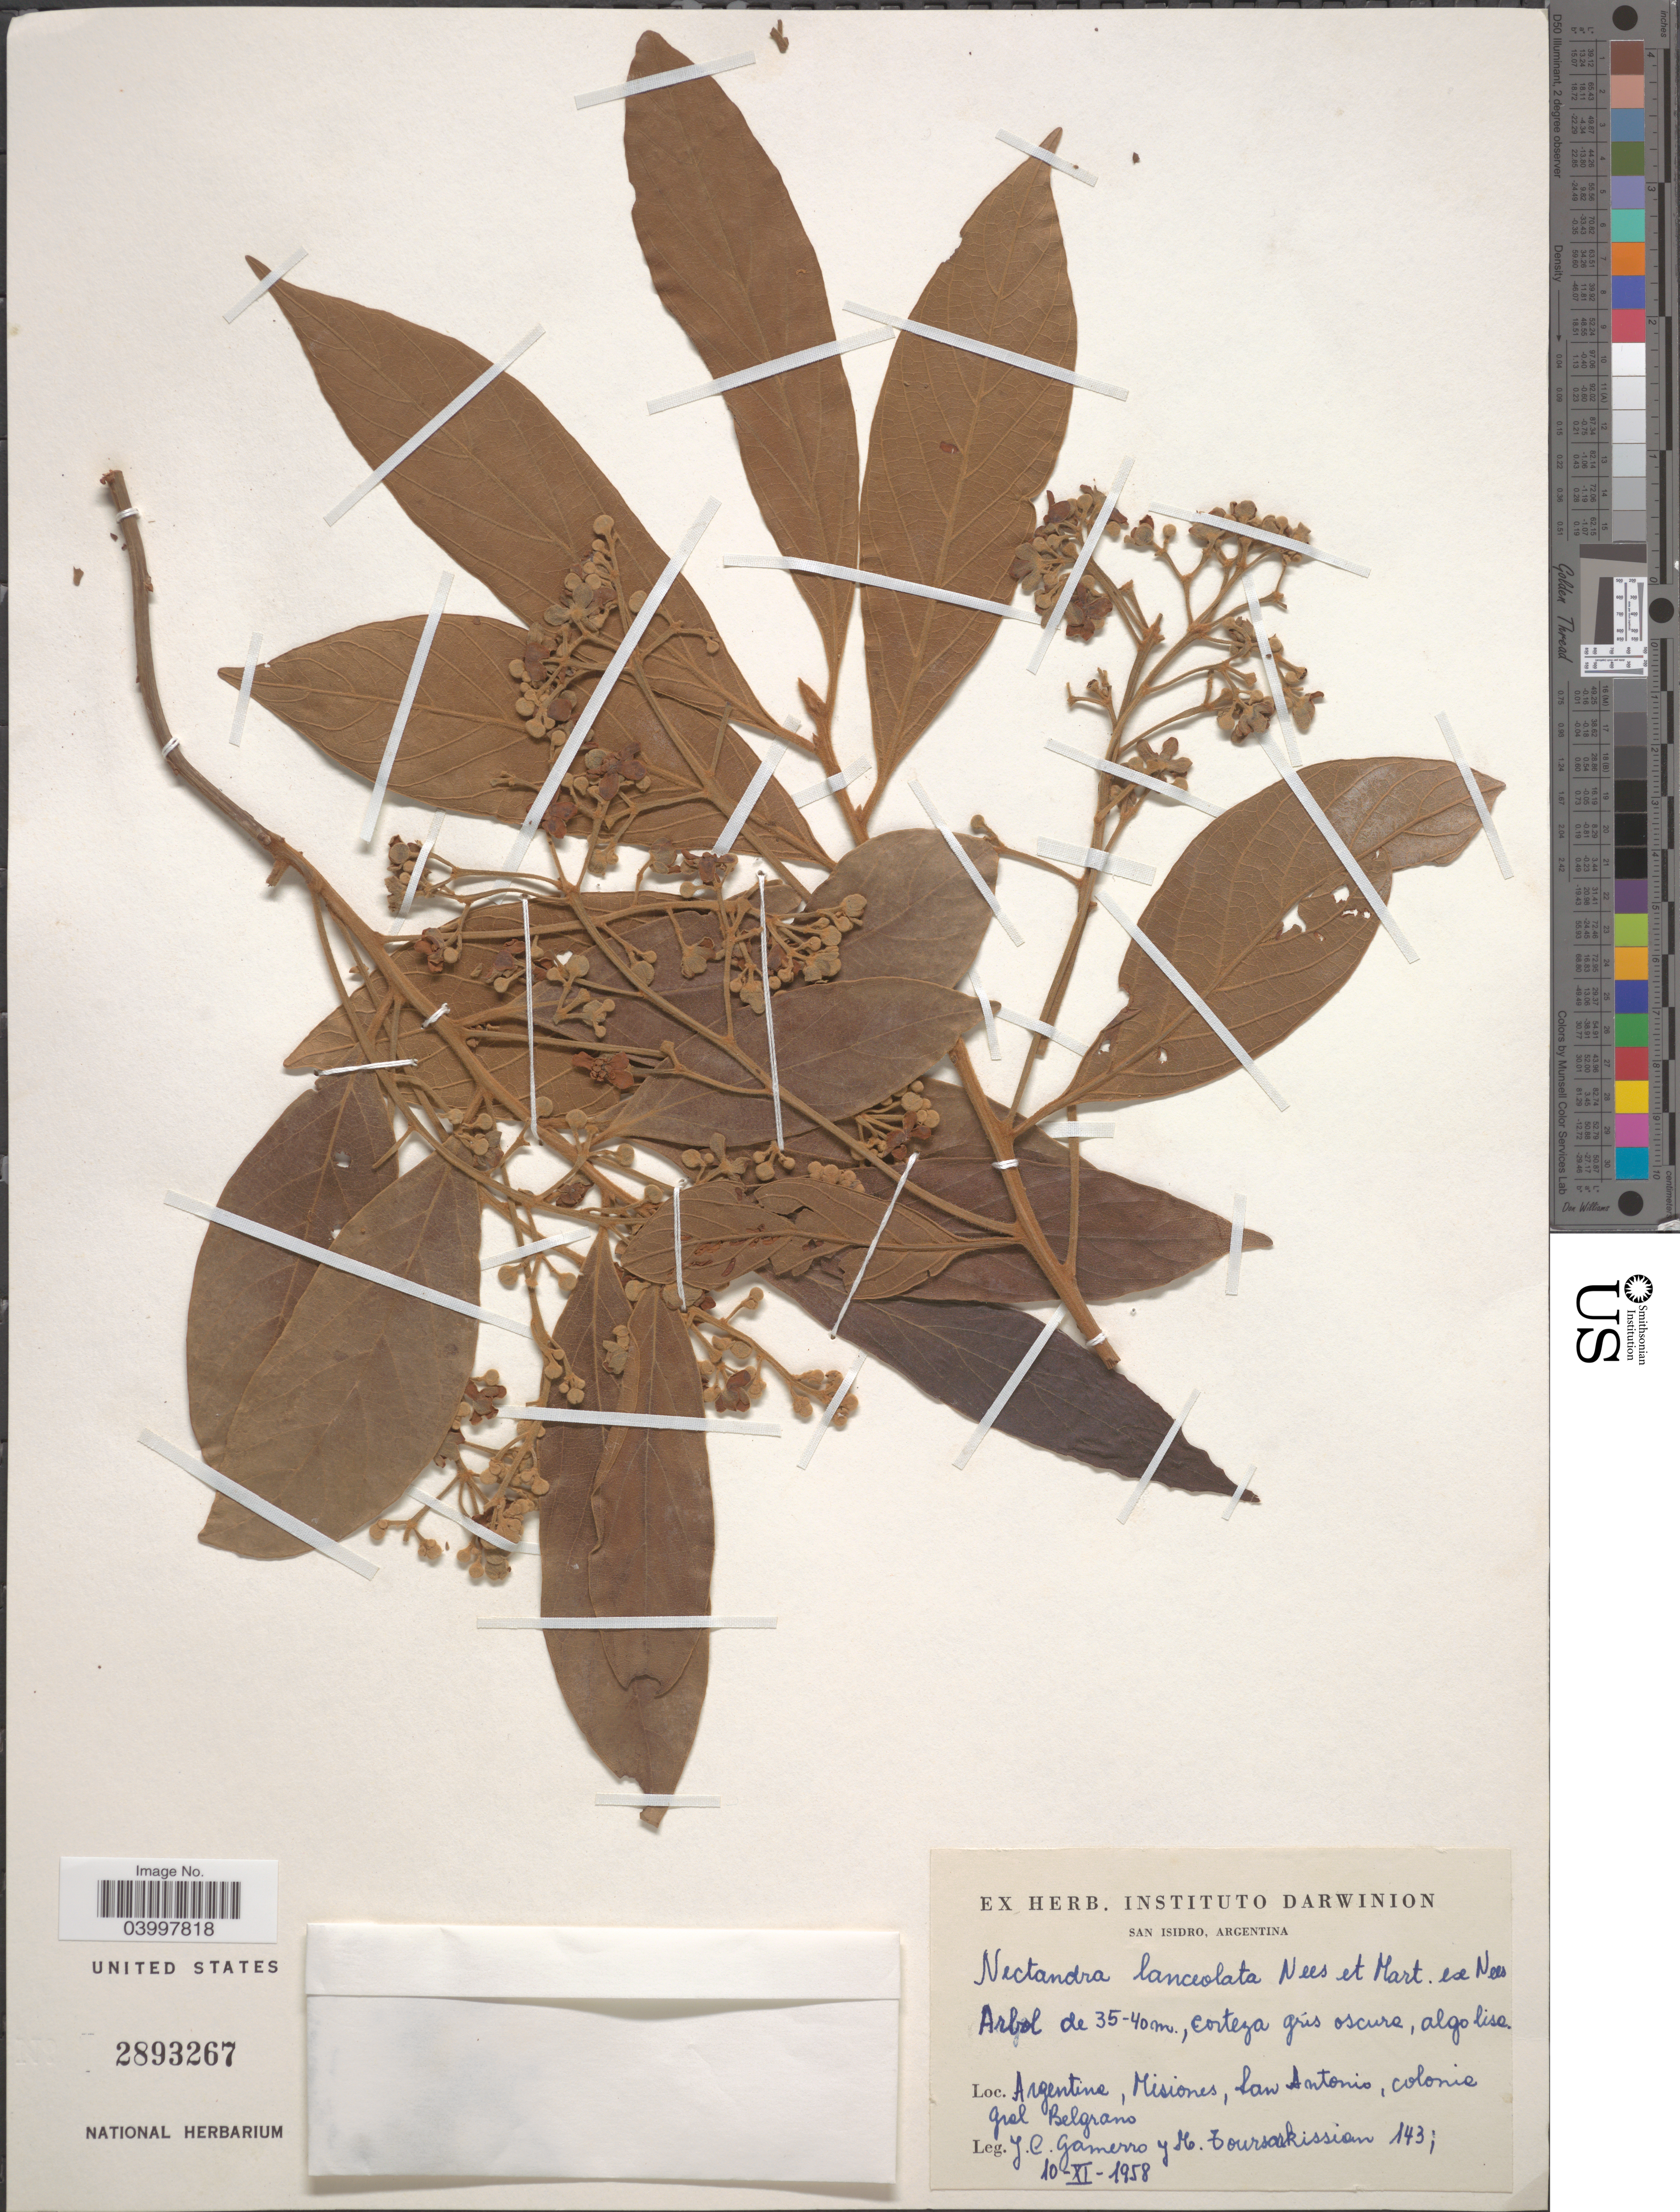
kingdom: Plantae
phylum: Tracheophyta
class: Magnoliopsida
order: Laurales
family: Lauraceae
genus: Nectandra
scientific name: Nectandra lanceolata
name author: Nees & Mart.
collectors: J. Gamerro & M. Toursarkissian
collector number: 143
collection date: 1958-11-10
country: Argentina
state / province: Misiones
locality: San Antonio, Colonie Gral Belgrano.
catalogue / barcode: US 2893267